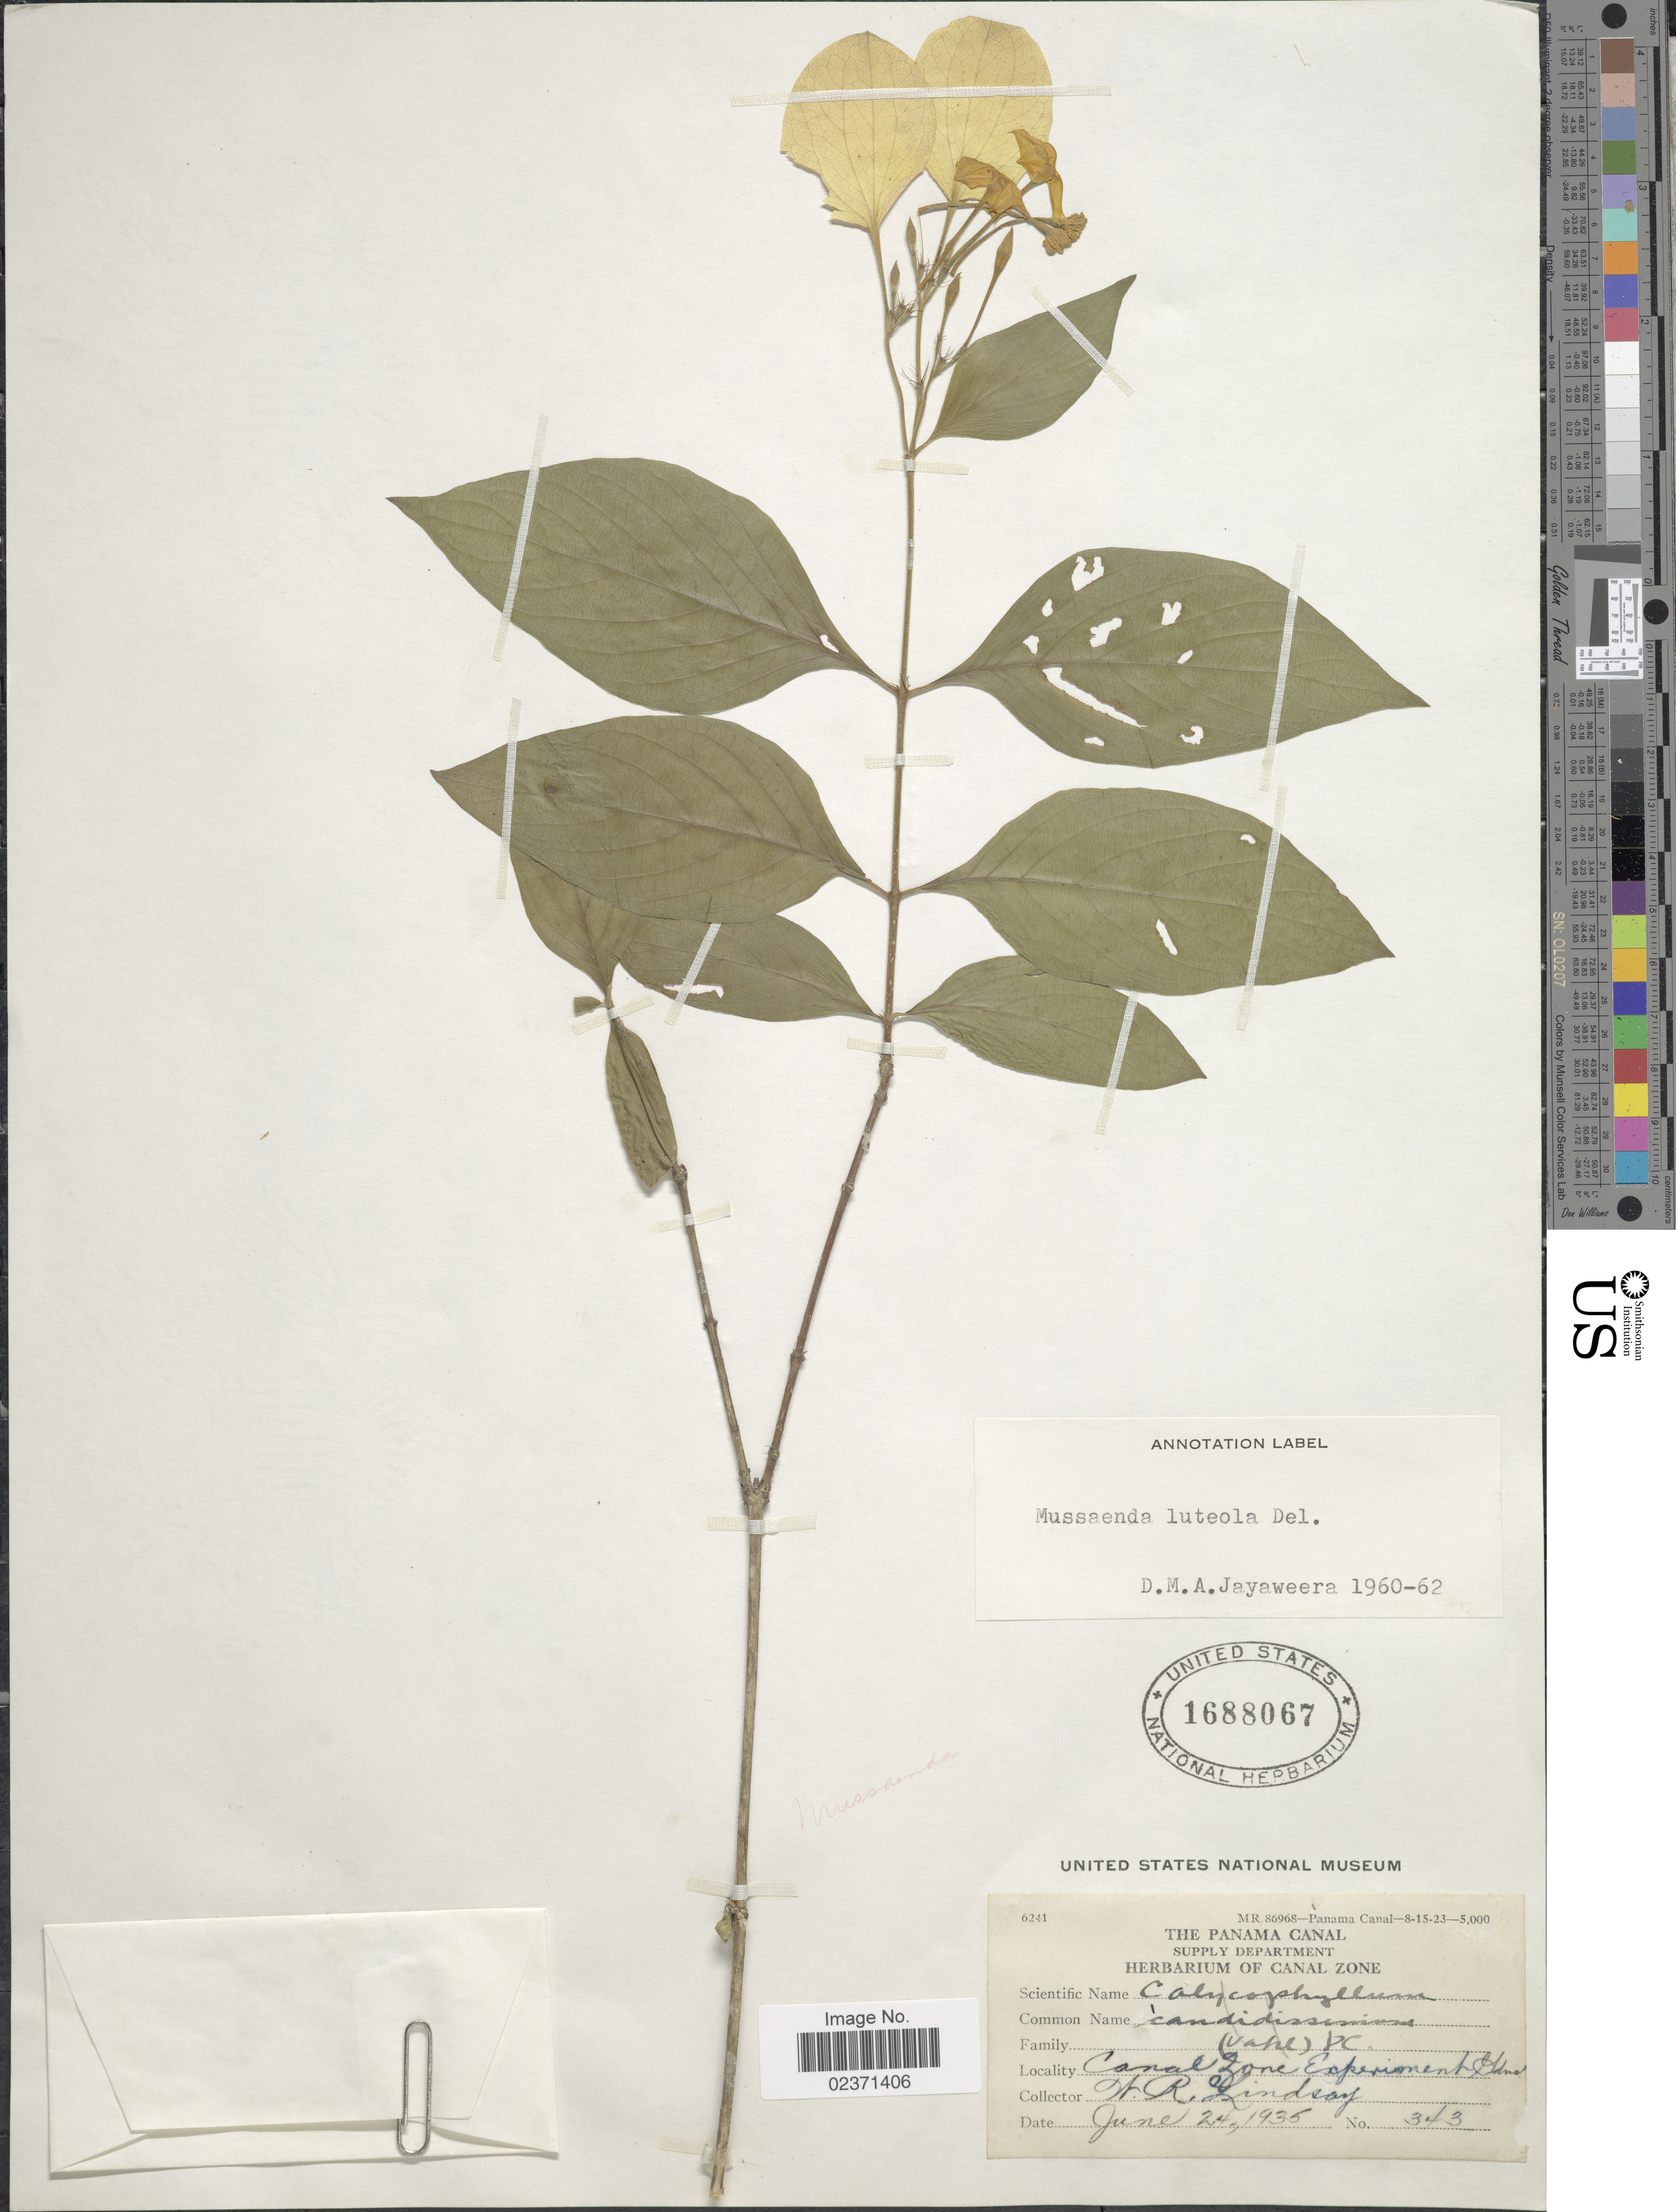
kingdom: Plantae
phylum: Tracheophyta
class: Magnoliopsida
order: Gentianales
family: Rubiaceae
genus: Mussaenda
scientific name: Mussaenda luteola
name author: Delile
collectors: W. Lindsay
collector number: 343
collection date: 1935-06-24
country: Panama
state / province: Colón / Panamá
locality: Canal Zone Experimental Garden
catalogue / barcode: US 1688067